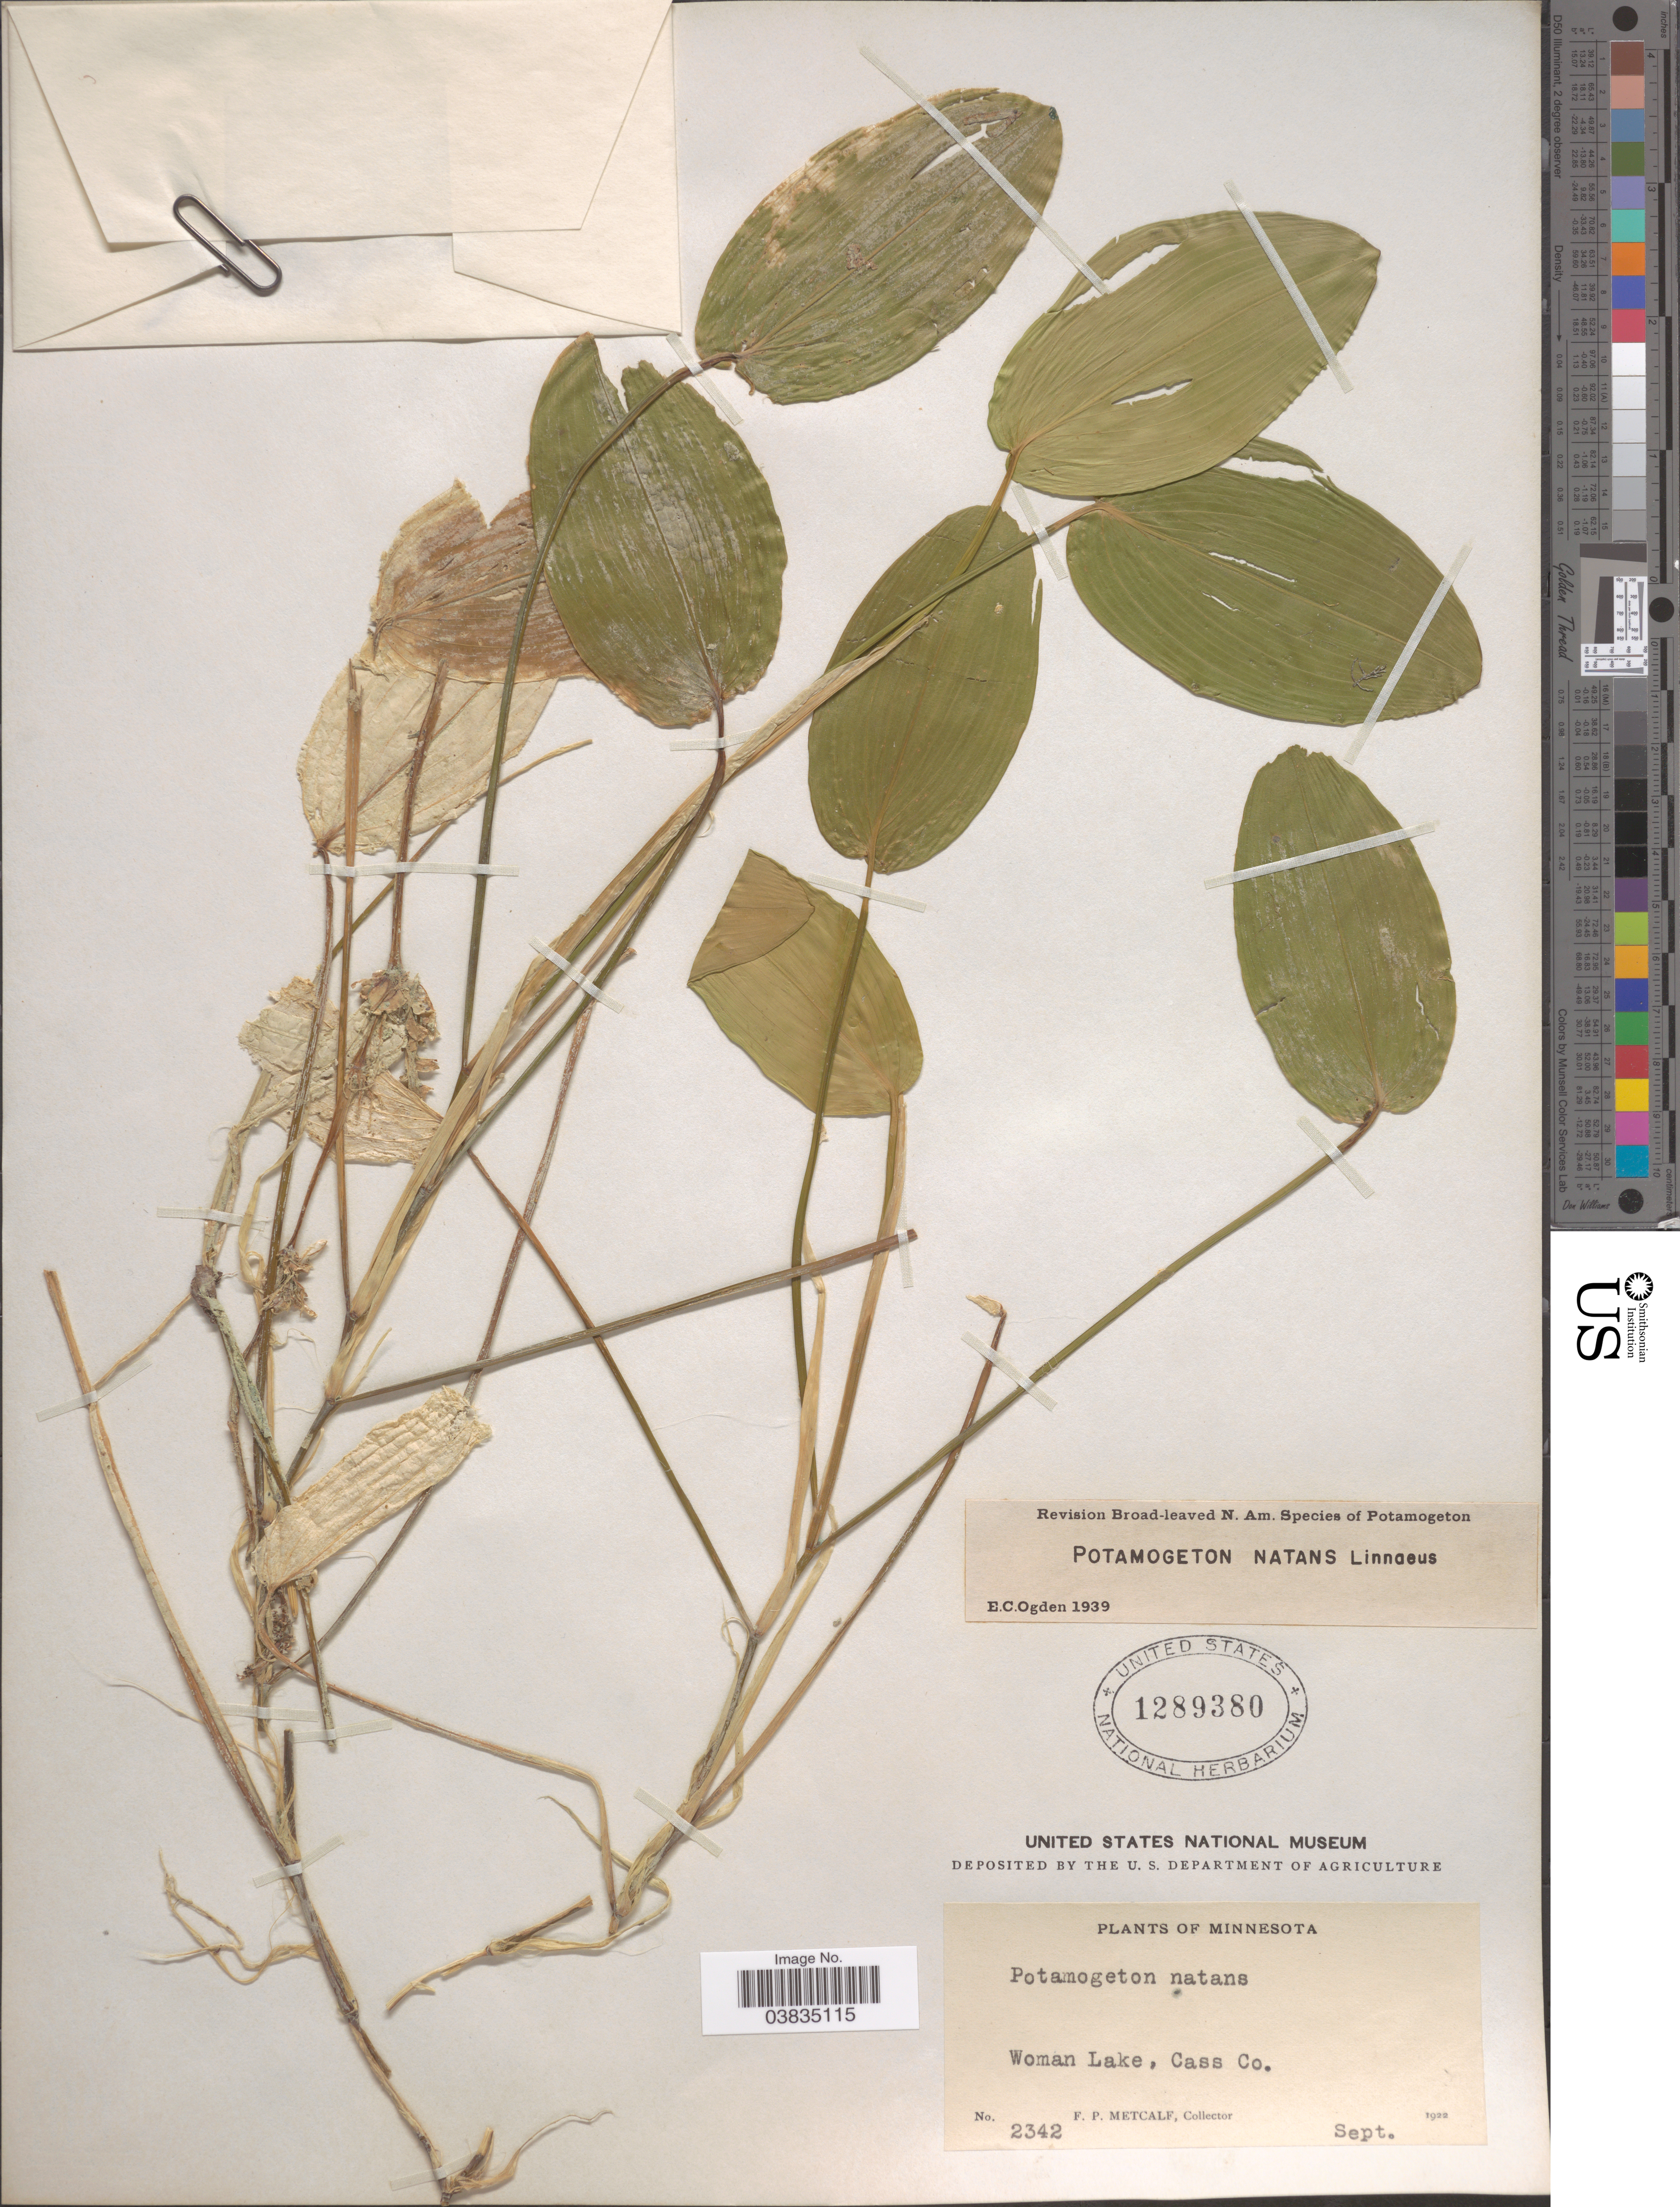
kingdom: Plantae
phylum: Tracheophyta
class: Liliopsida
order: Alismatales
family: Potamogetonaceae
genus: Potamogeton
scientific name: Potamogeton natans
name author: L.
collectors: F. Metcalf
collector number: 2342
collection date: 1922-09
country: United States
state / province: Minnesota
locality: Woman Lake, Cass Co.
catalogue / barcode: US 1289380